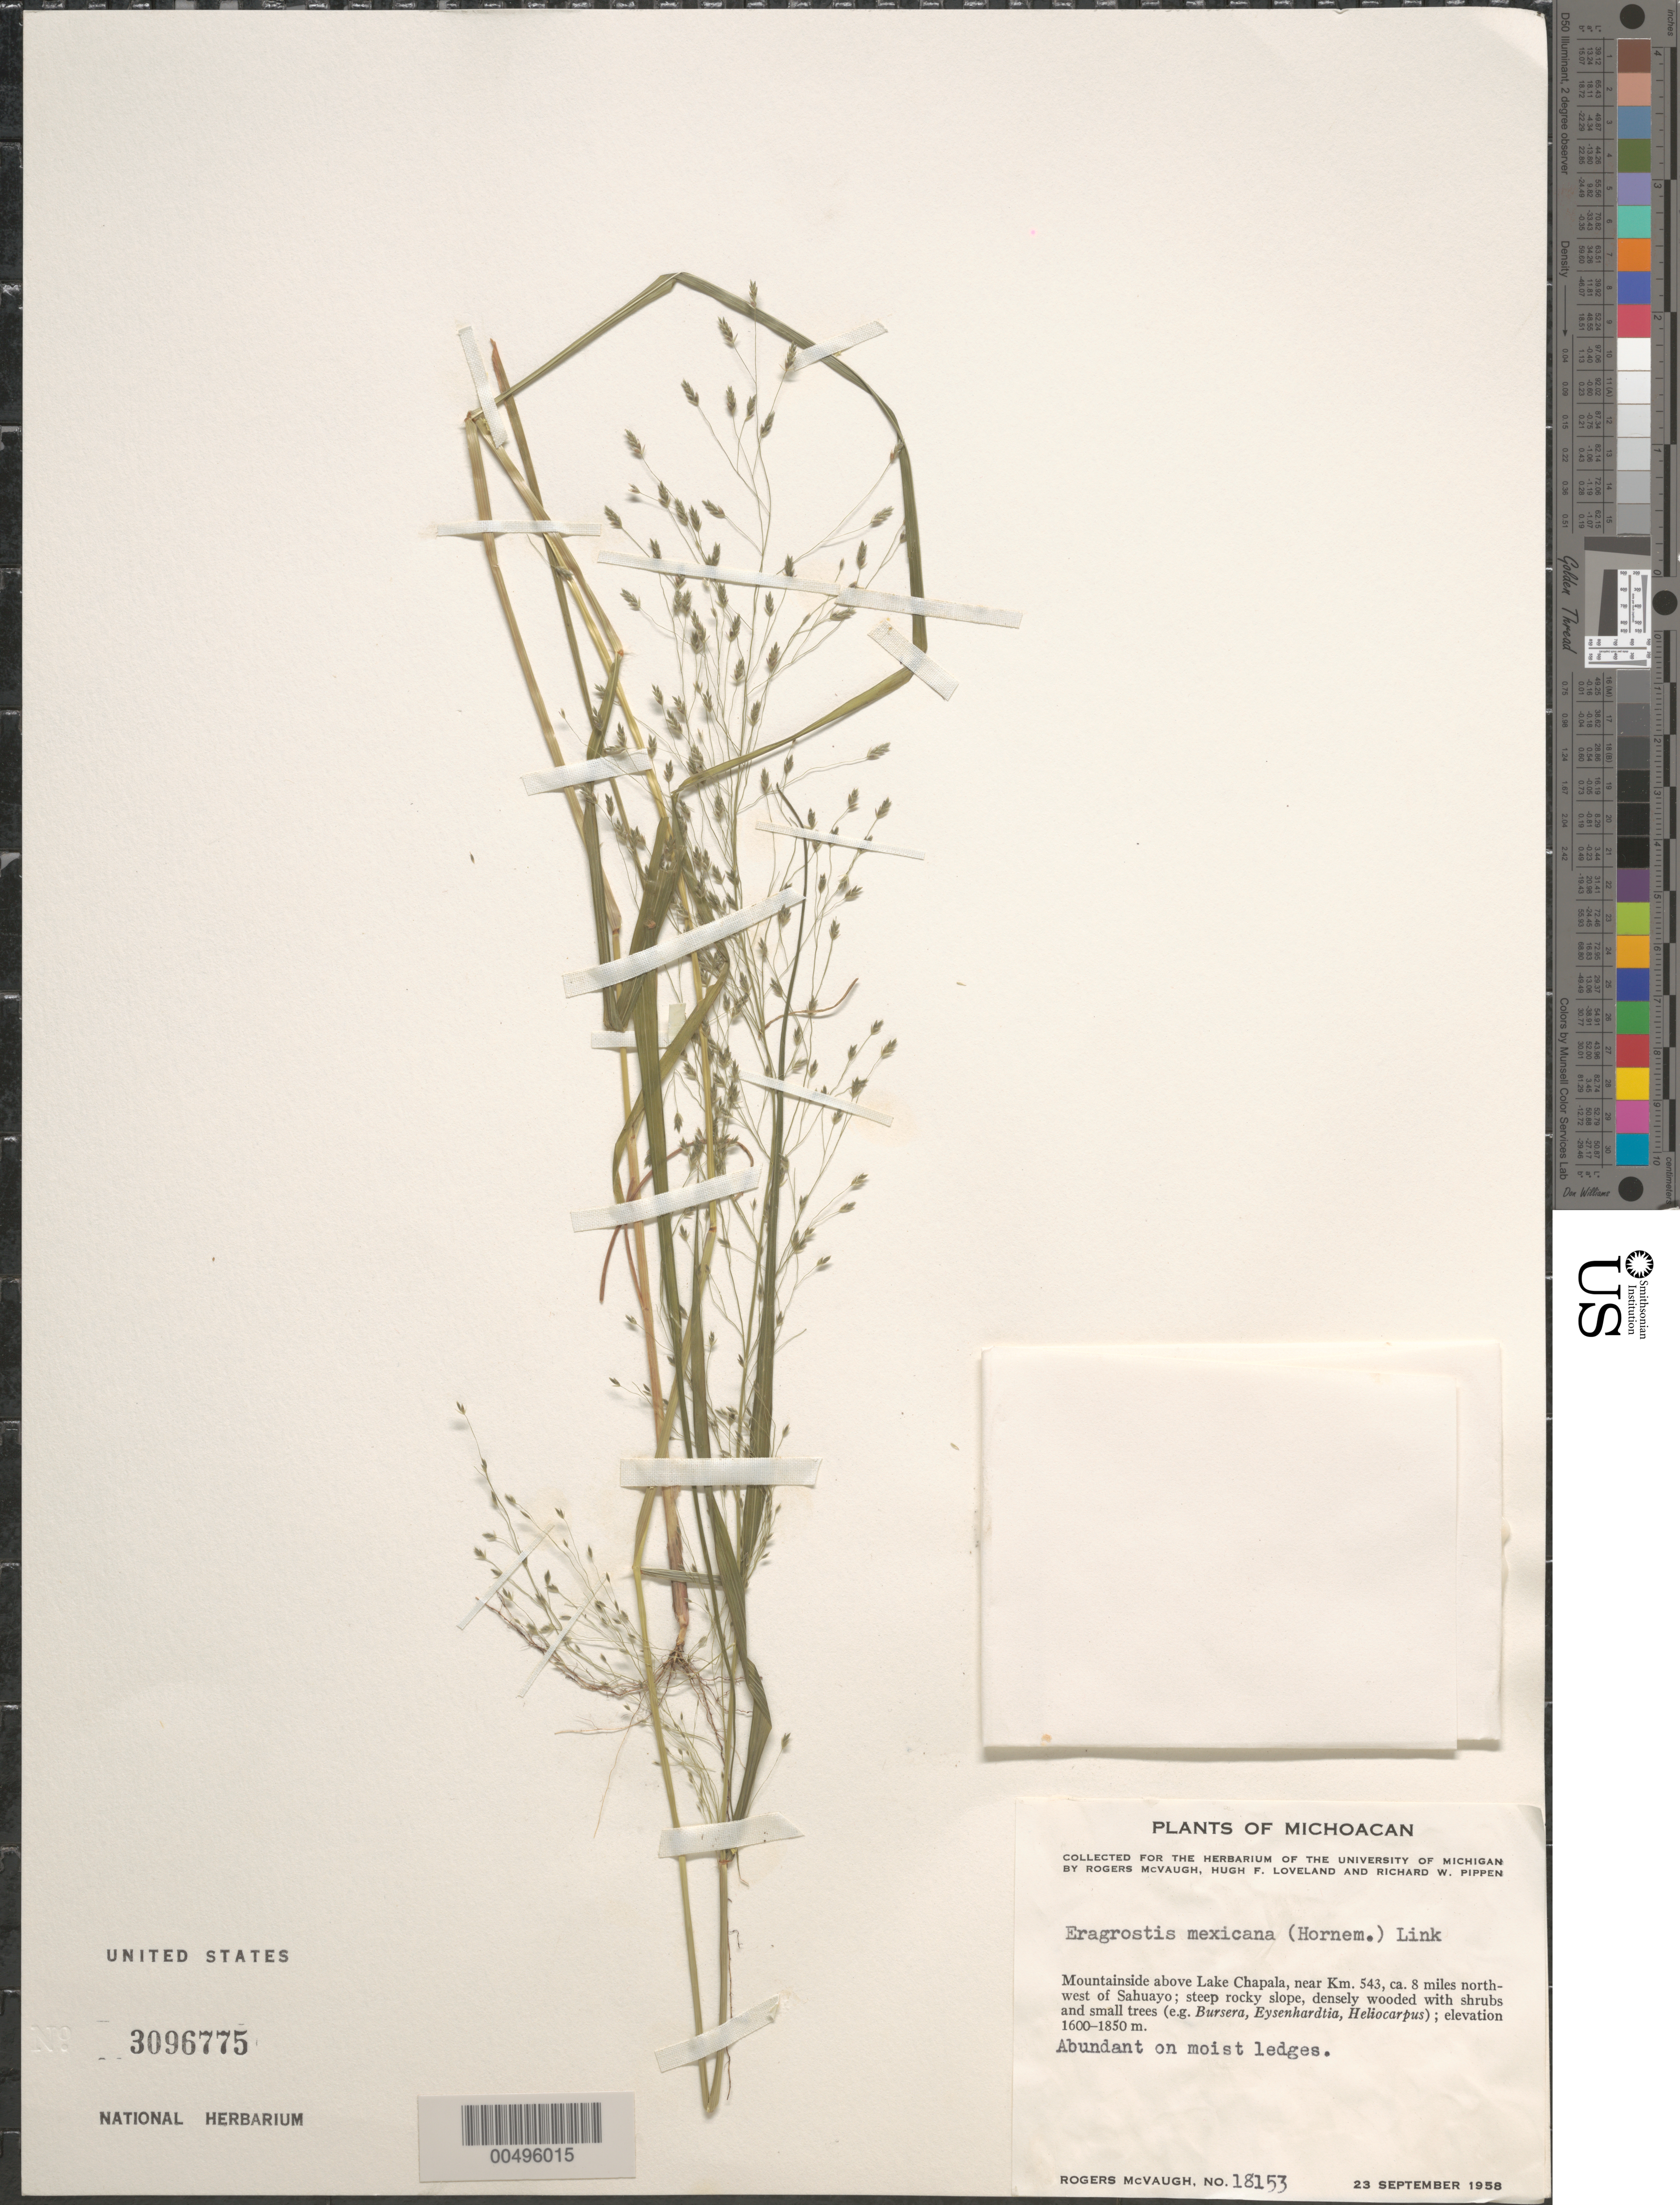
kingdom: Plantae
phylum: Tracheophyta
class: Liliopsida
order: Poales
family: Poaceae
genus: Eragrostis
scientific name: Eragrostis mexicana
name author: (Hornem.) Link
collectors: R. McVaugh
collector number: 18153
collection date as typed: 23 Sep 1958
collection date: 1958-09-23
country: Mexico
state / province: Michoacán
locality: Mtside above Lake Chapala, Near Km 543, ca. 8 mi NW of Sahuayo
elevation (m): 1600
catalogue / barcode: US 3096775